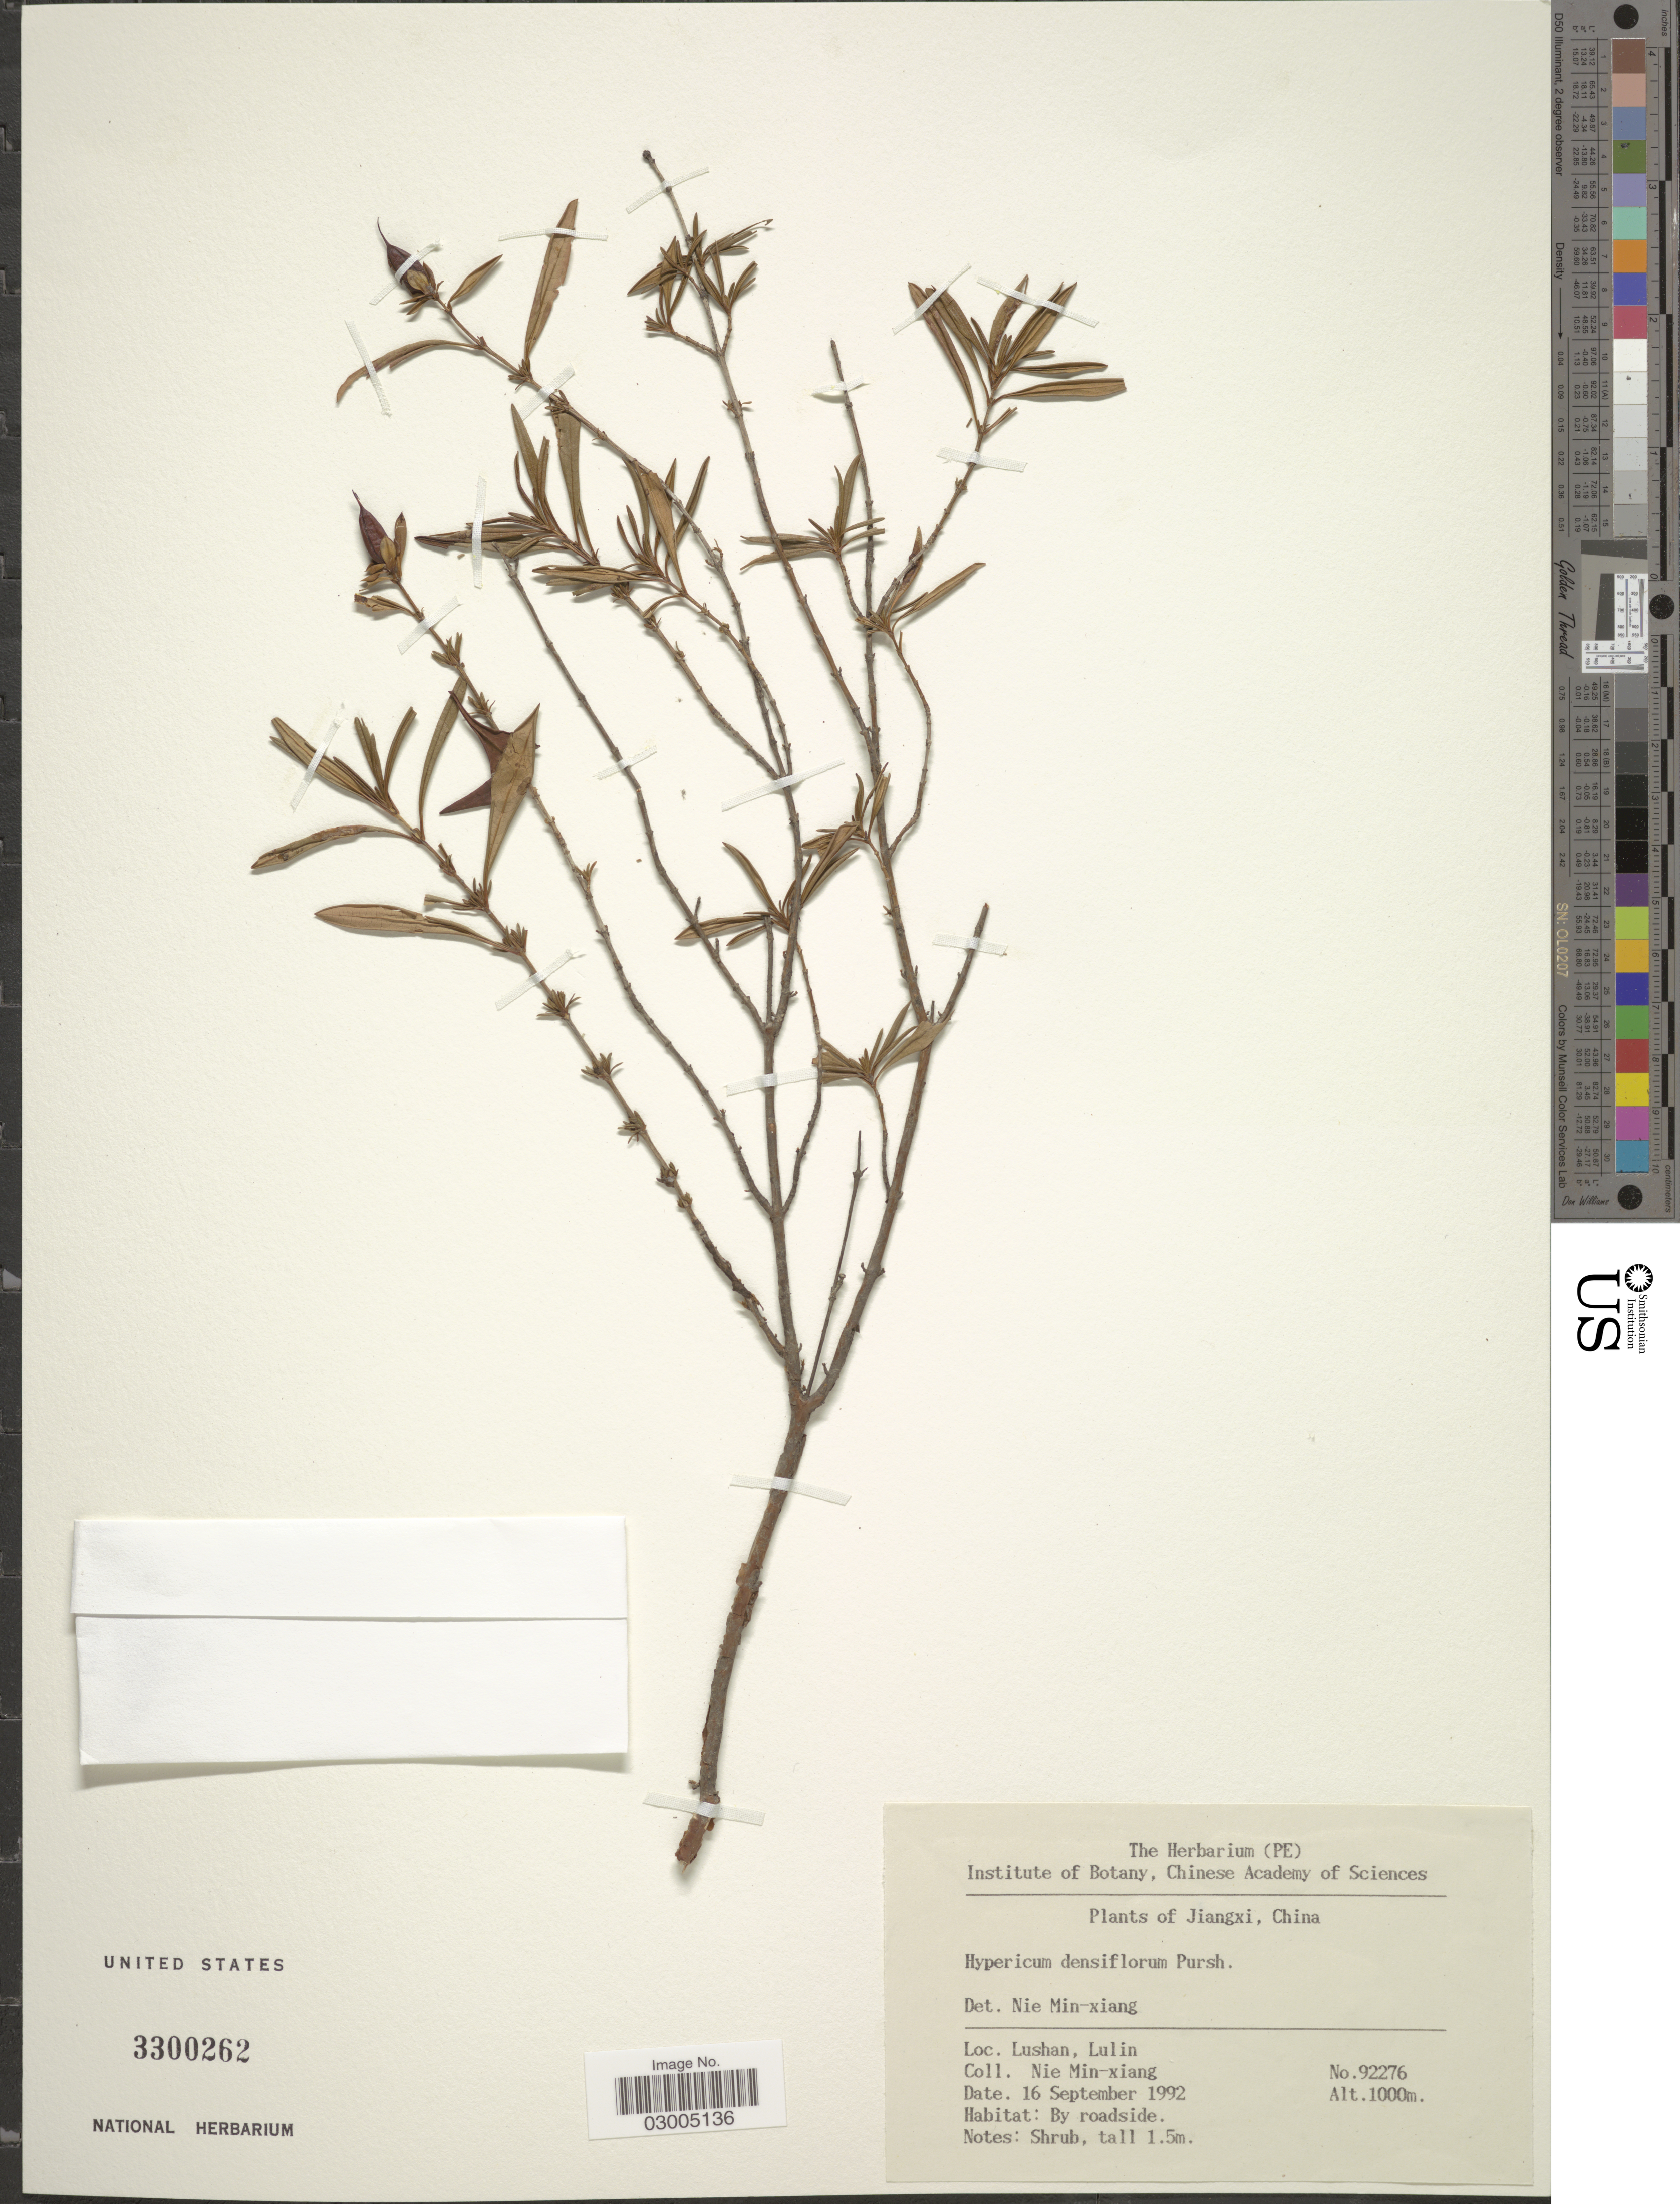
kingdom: Plantae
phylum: Tracheophyta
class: Magnoliopsida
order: Malpighiales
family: Hypericaceae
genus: Hypericum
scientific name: Hypericum densiflorum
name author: Pursh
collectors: M. Nie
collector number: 92276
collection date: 1992-09-16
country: China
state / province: Jiangxi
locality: Lushan, Lulin.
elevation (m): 1000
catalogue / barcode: US 3300262